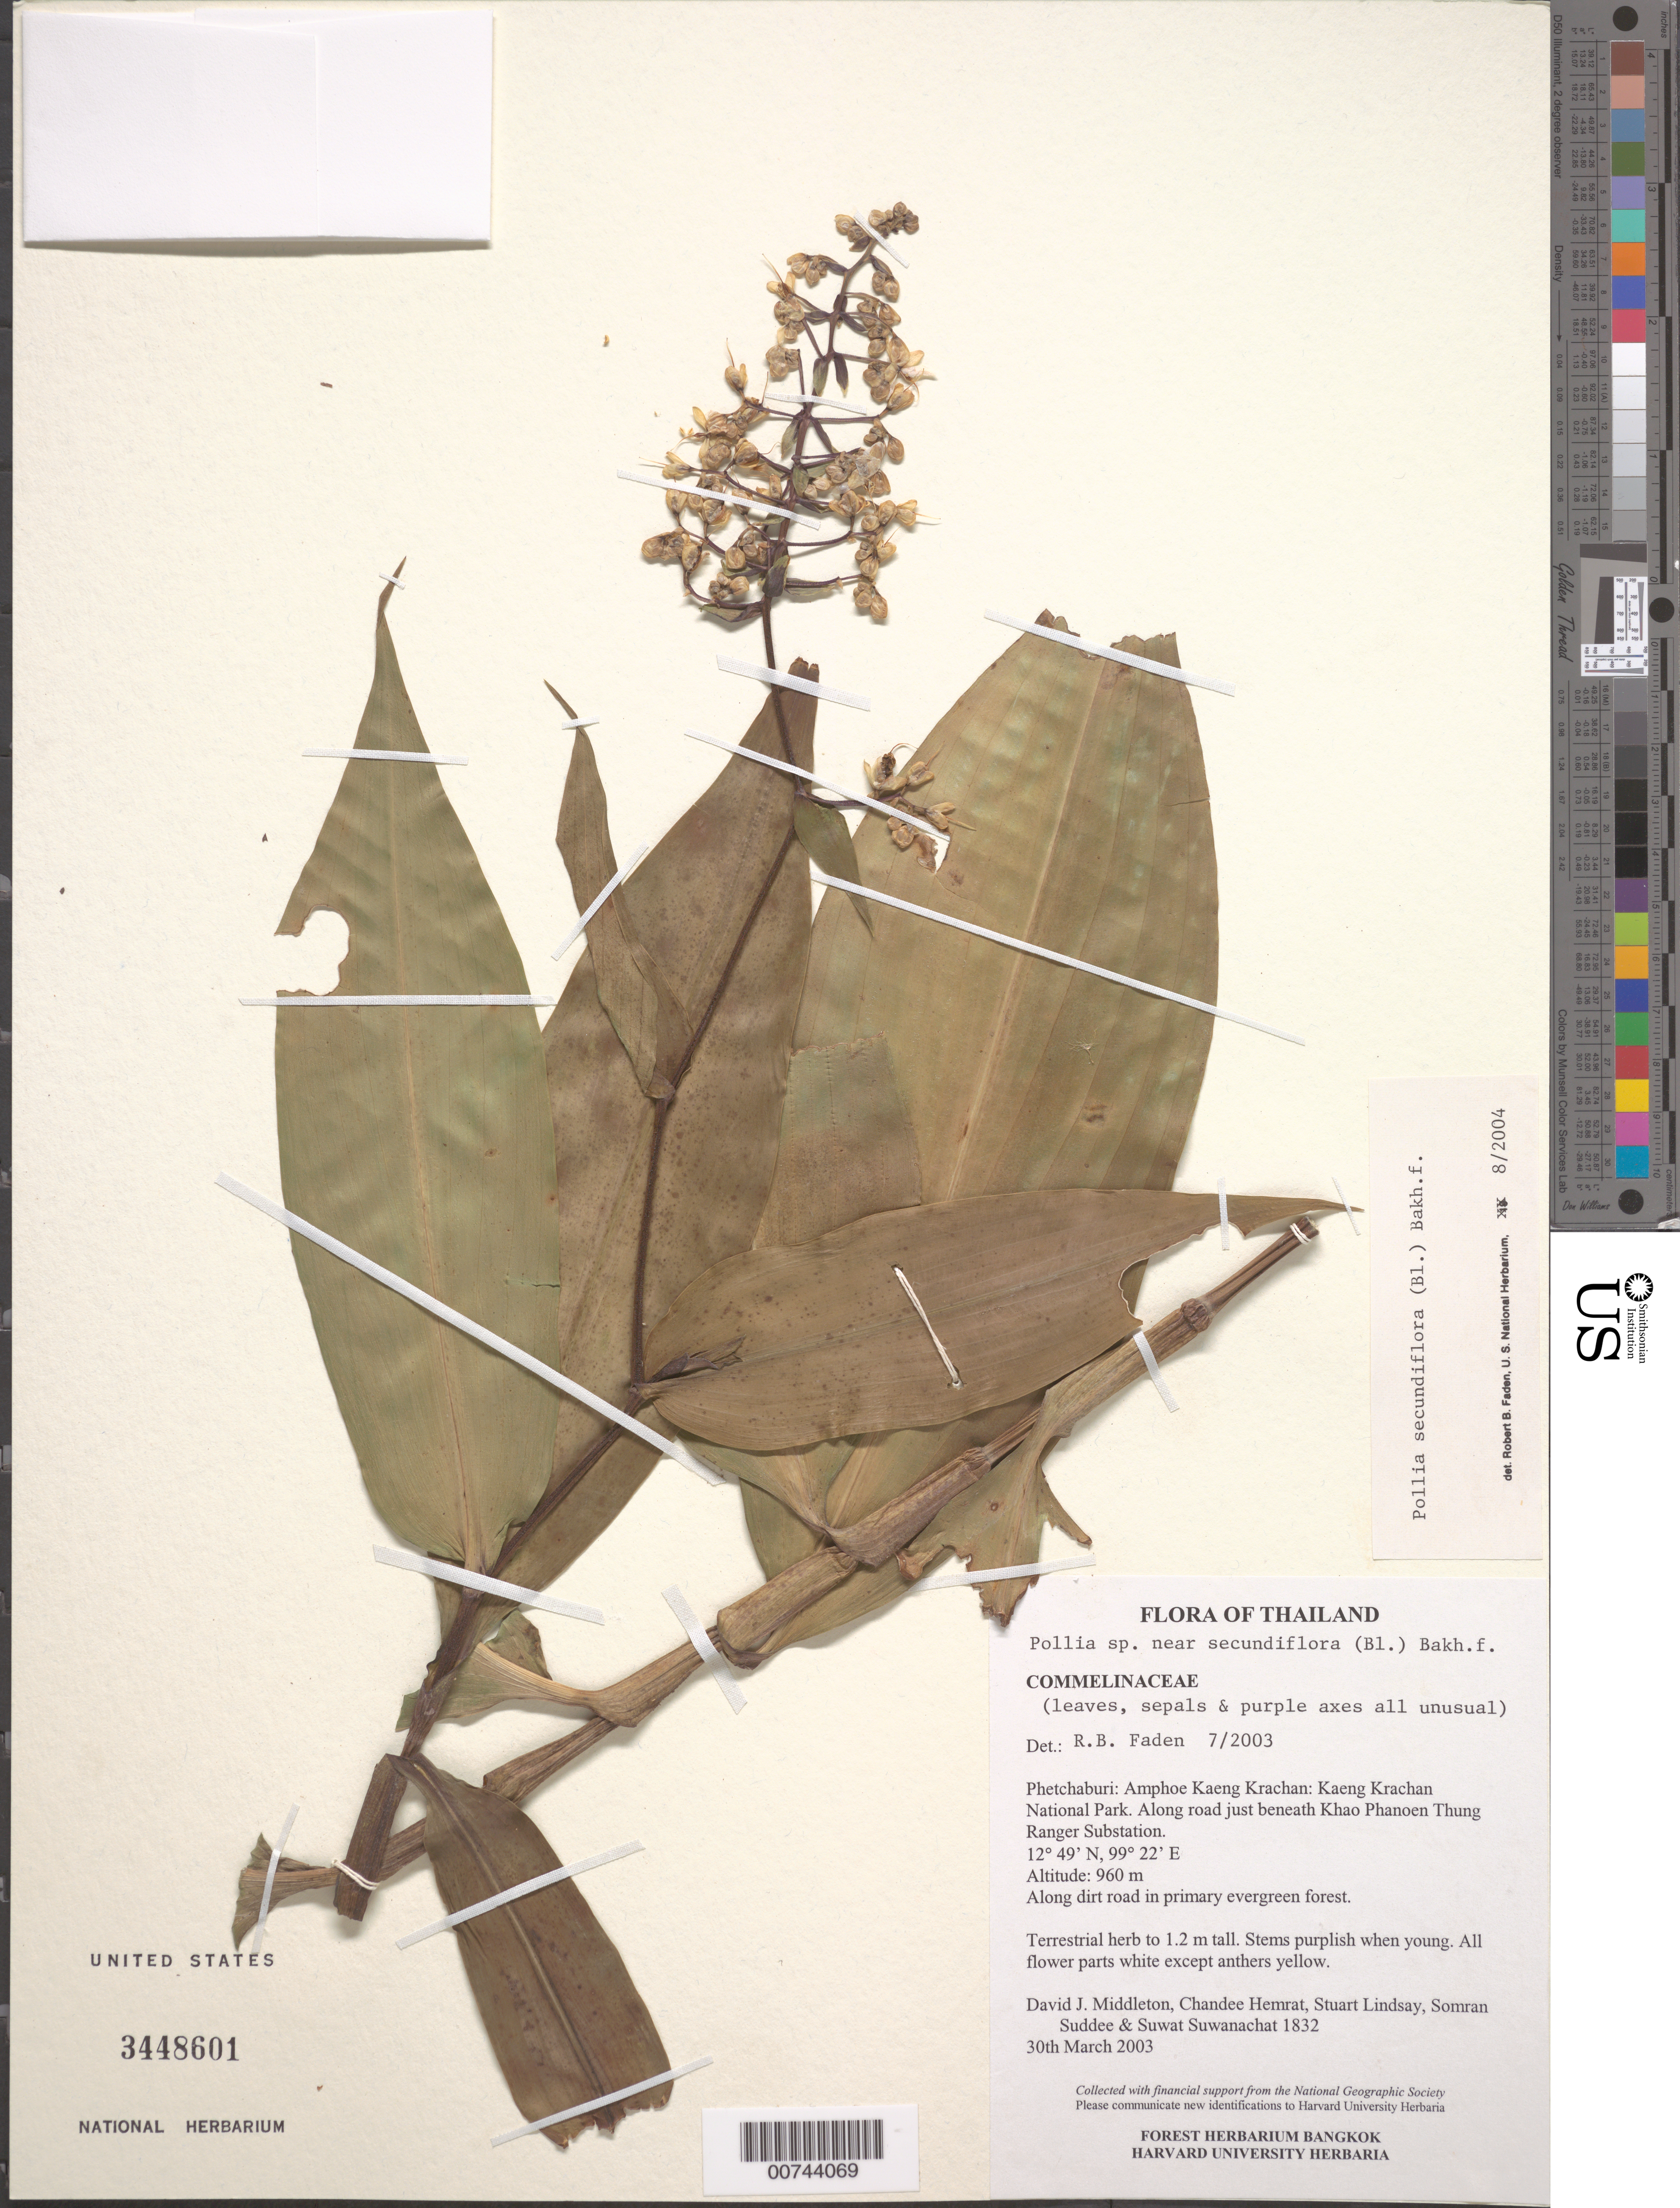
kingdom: Plantae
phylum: Tracheophyta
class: Liliopsida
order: Commelinales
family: Commelinaceae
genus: Pollia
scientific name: Pollia secundiflora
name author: (Blume) Bakh. f.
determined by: Faden, Robert B., (US), Smithsonian Institution - National Museum of Natural History (UNITED STATES)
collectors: D. J. Middleton, C. Hemrat, S. Lindsay, S. Suddee & S. Suwanachat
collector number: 1832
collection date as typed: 30 Mar 2003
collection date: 2003-03-30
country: Thailand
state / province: Phetchaburi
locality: Amphoe Kaeng Krachan, Kaeng Krachan National Park, Khao Phanoen Thung Ranger Substation.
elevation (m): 960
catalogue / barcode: US 3448601